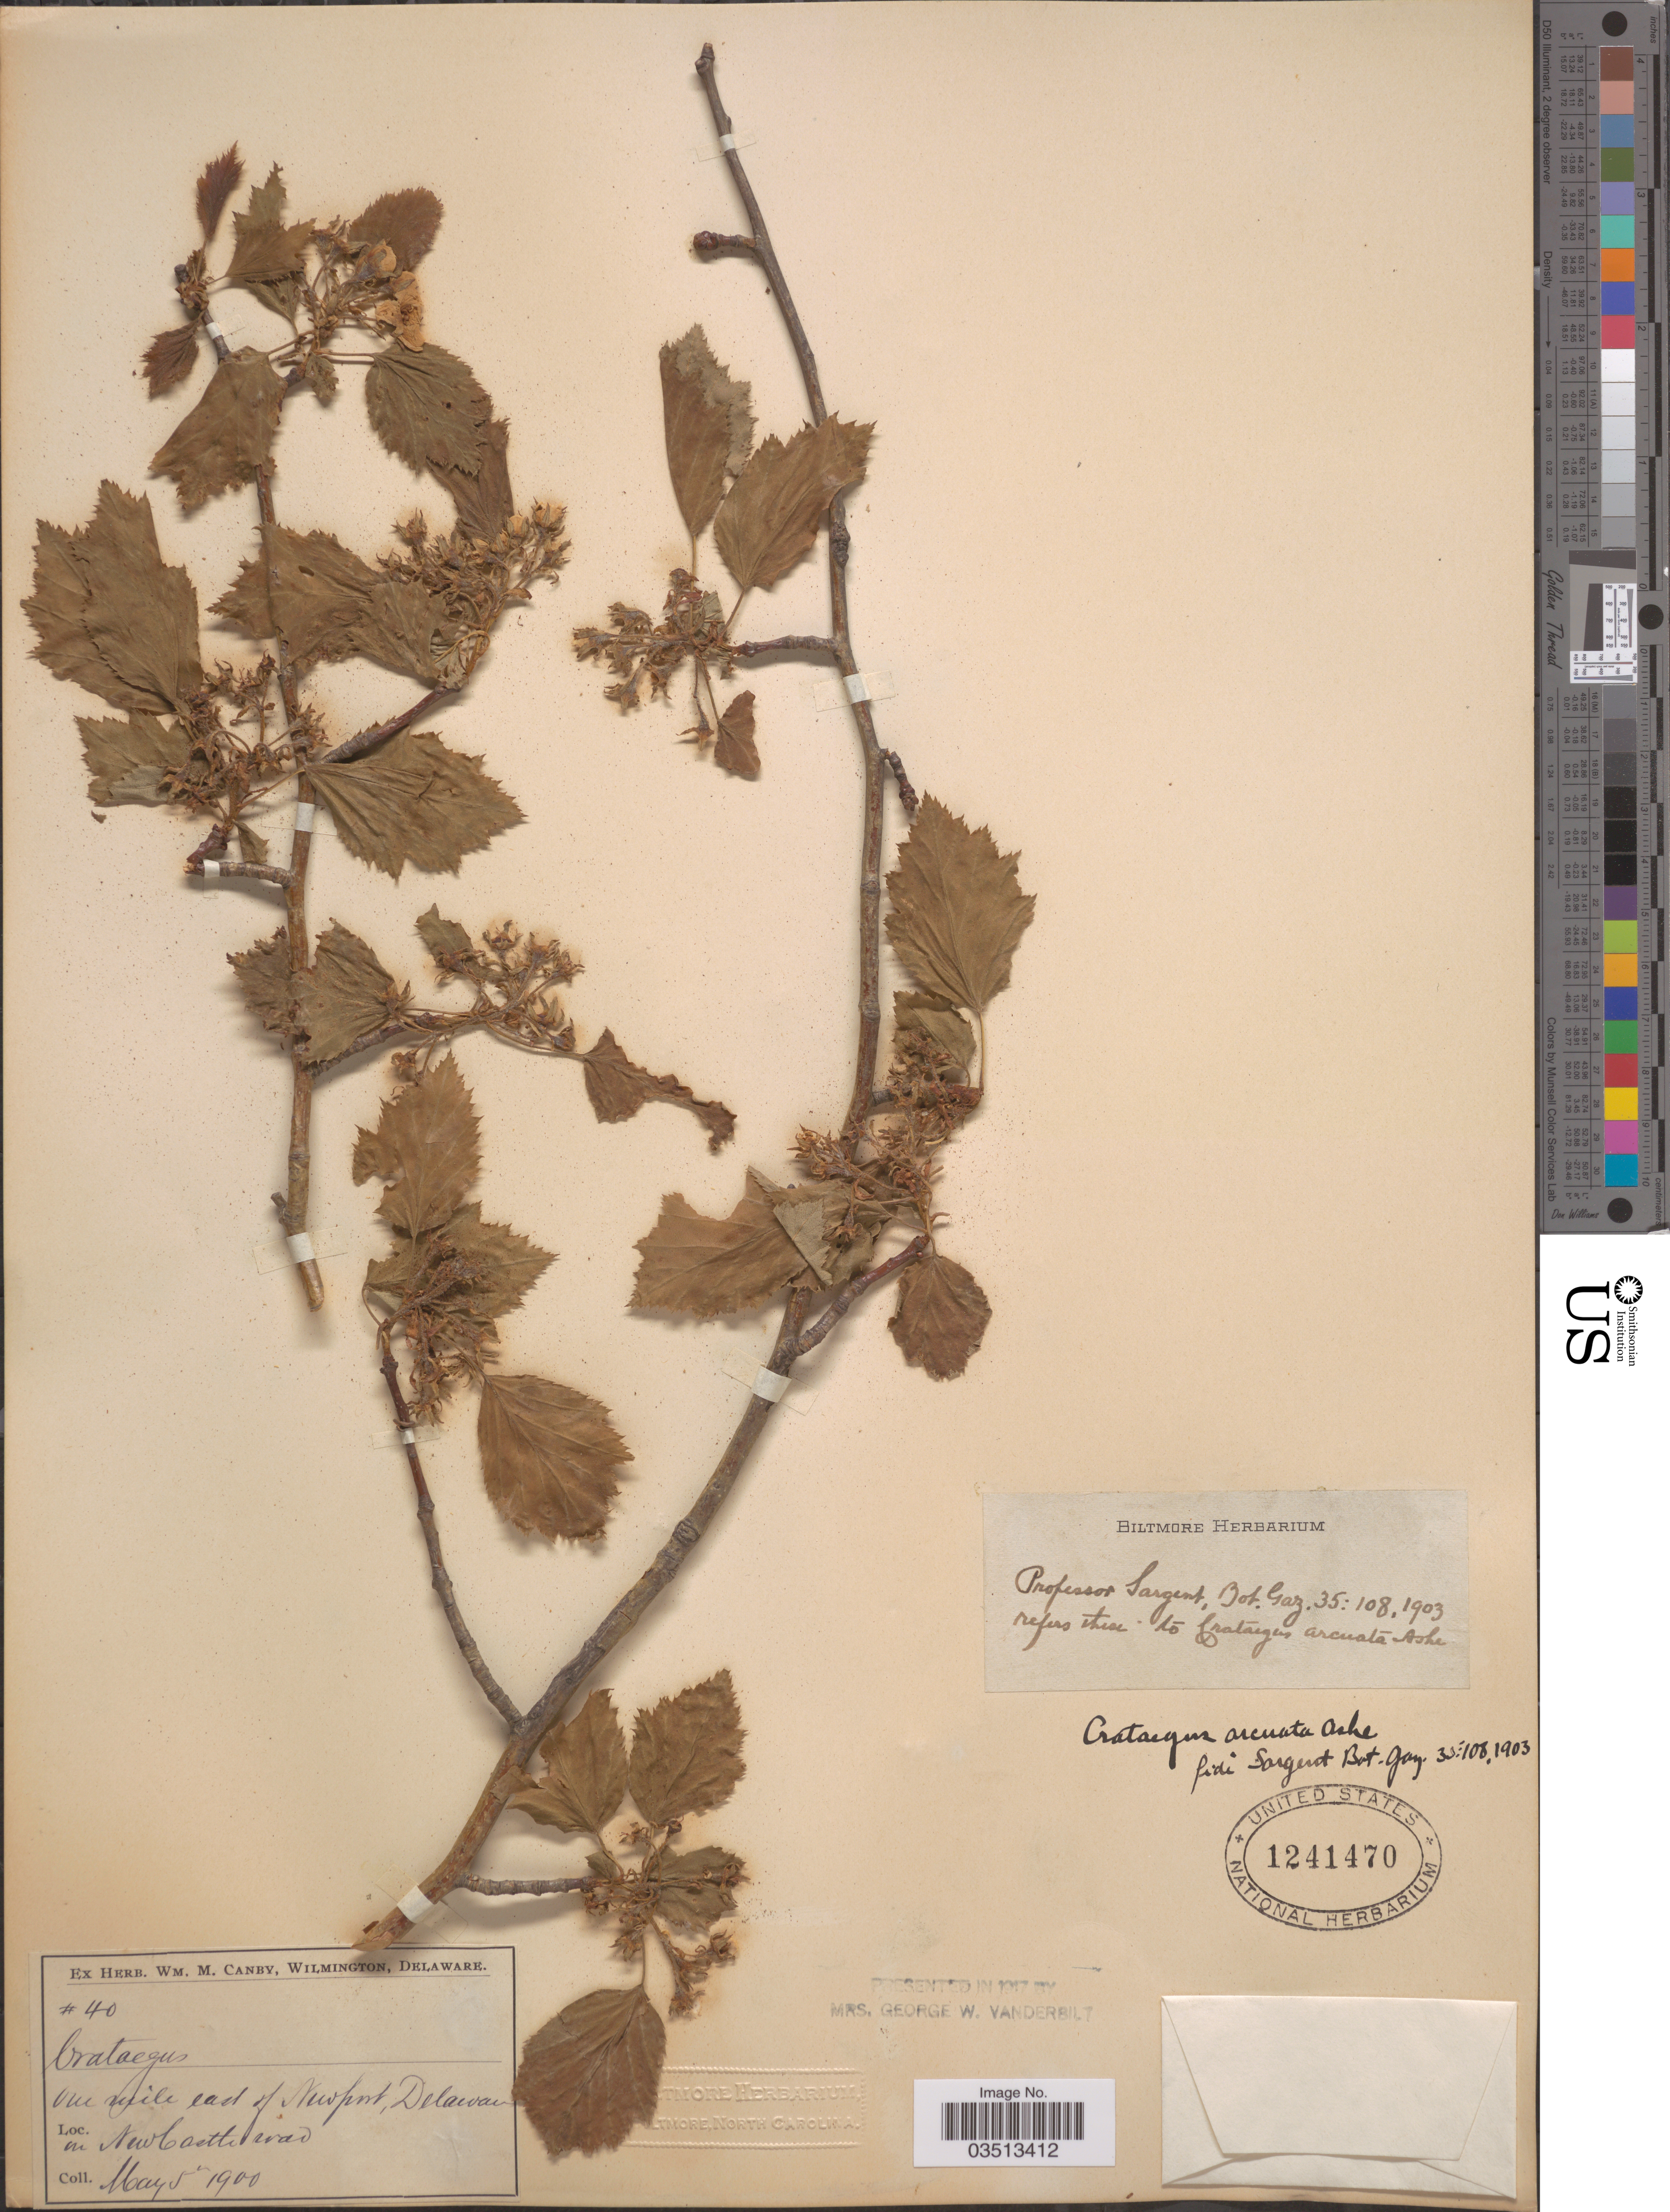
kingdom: Plantae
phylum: Tracheophyta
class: Magnoliopsida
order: Rosales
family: Rosaceae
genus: Crataegus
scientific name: Crataegus arcuata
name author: Ashe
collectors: ex herb. W.M. Canby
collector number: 40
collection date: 1900-05-05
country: United States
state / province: Delaware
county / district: New Castle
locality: One mile east of Newport. New Castle road.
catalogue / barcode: US 1241470